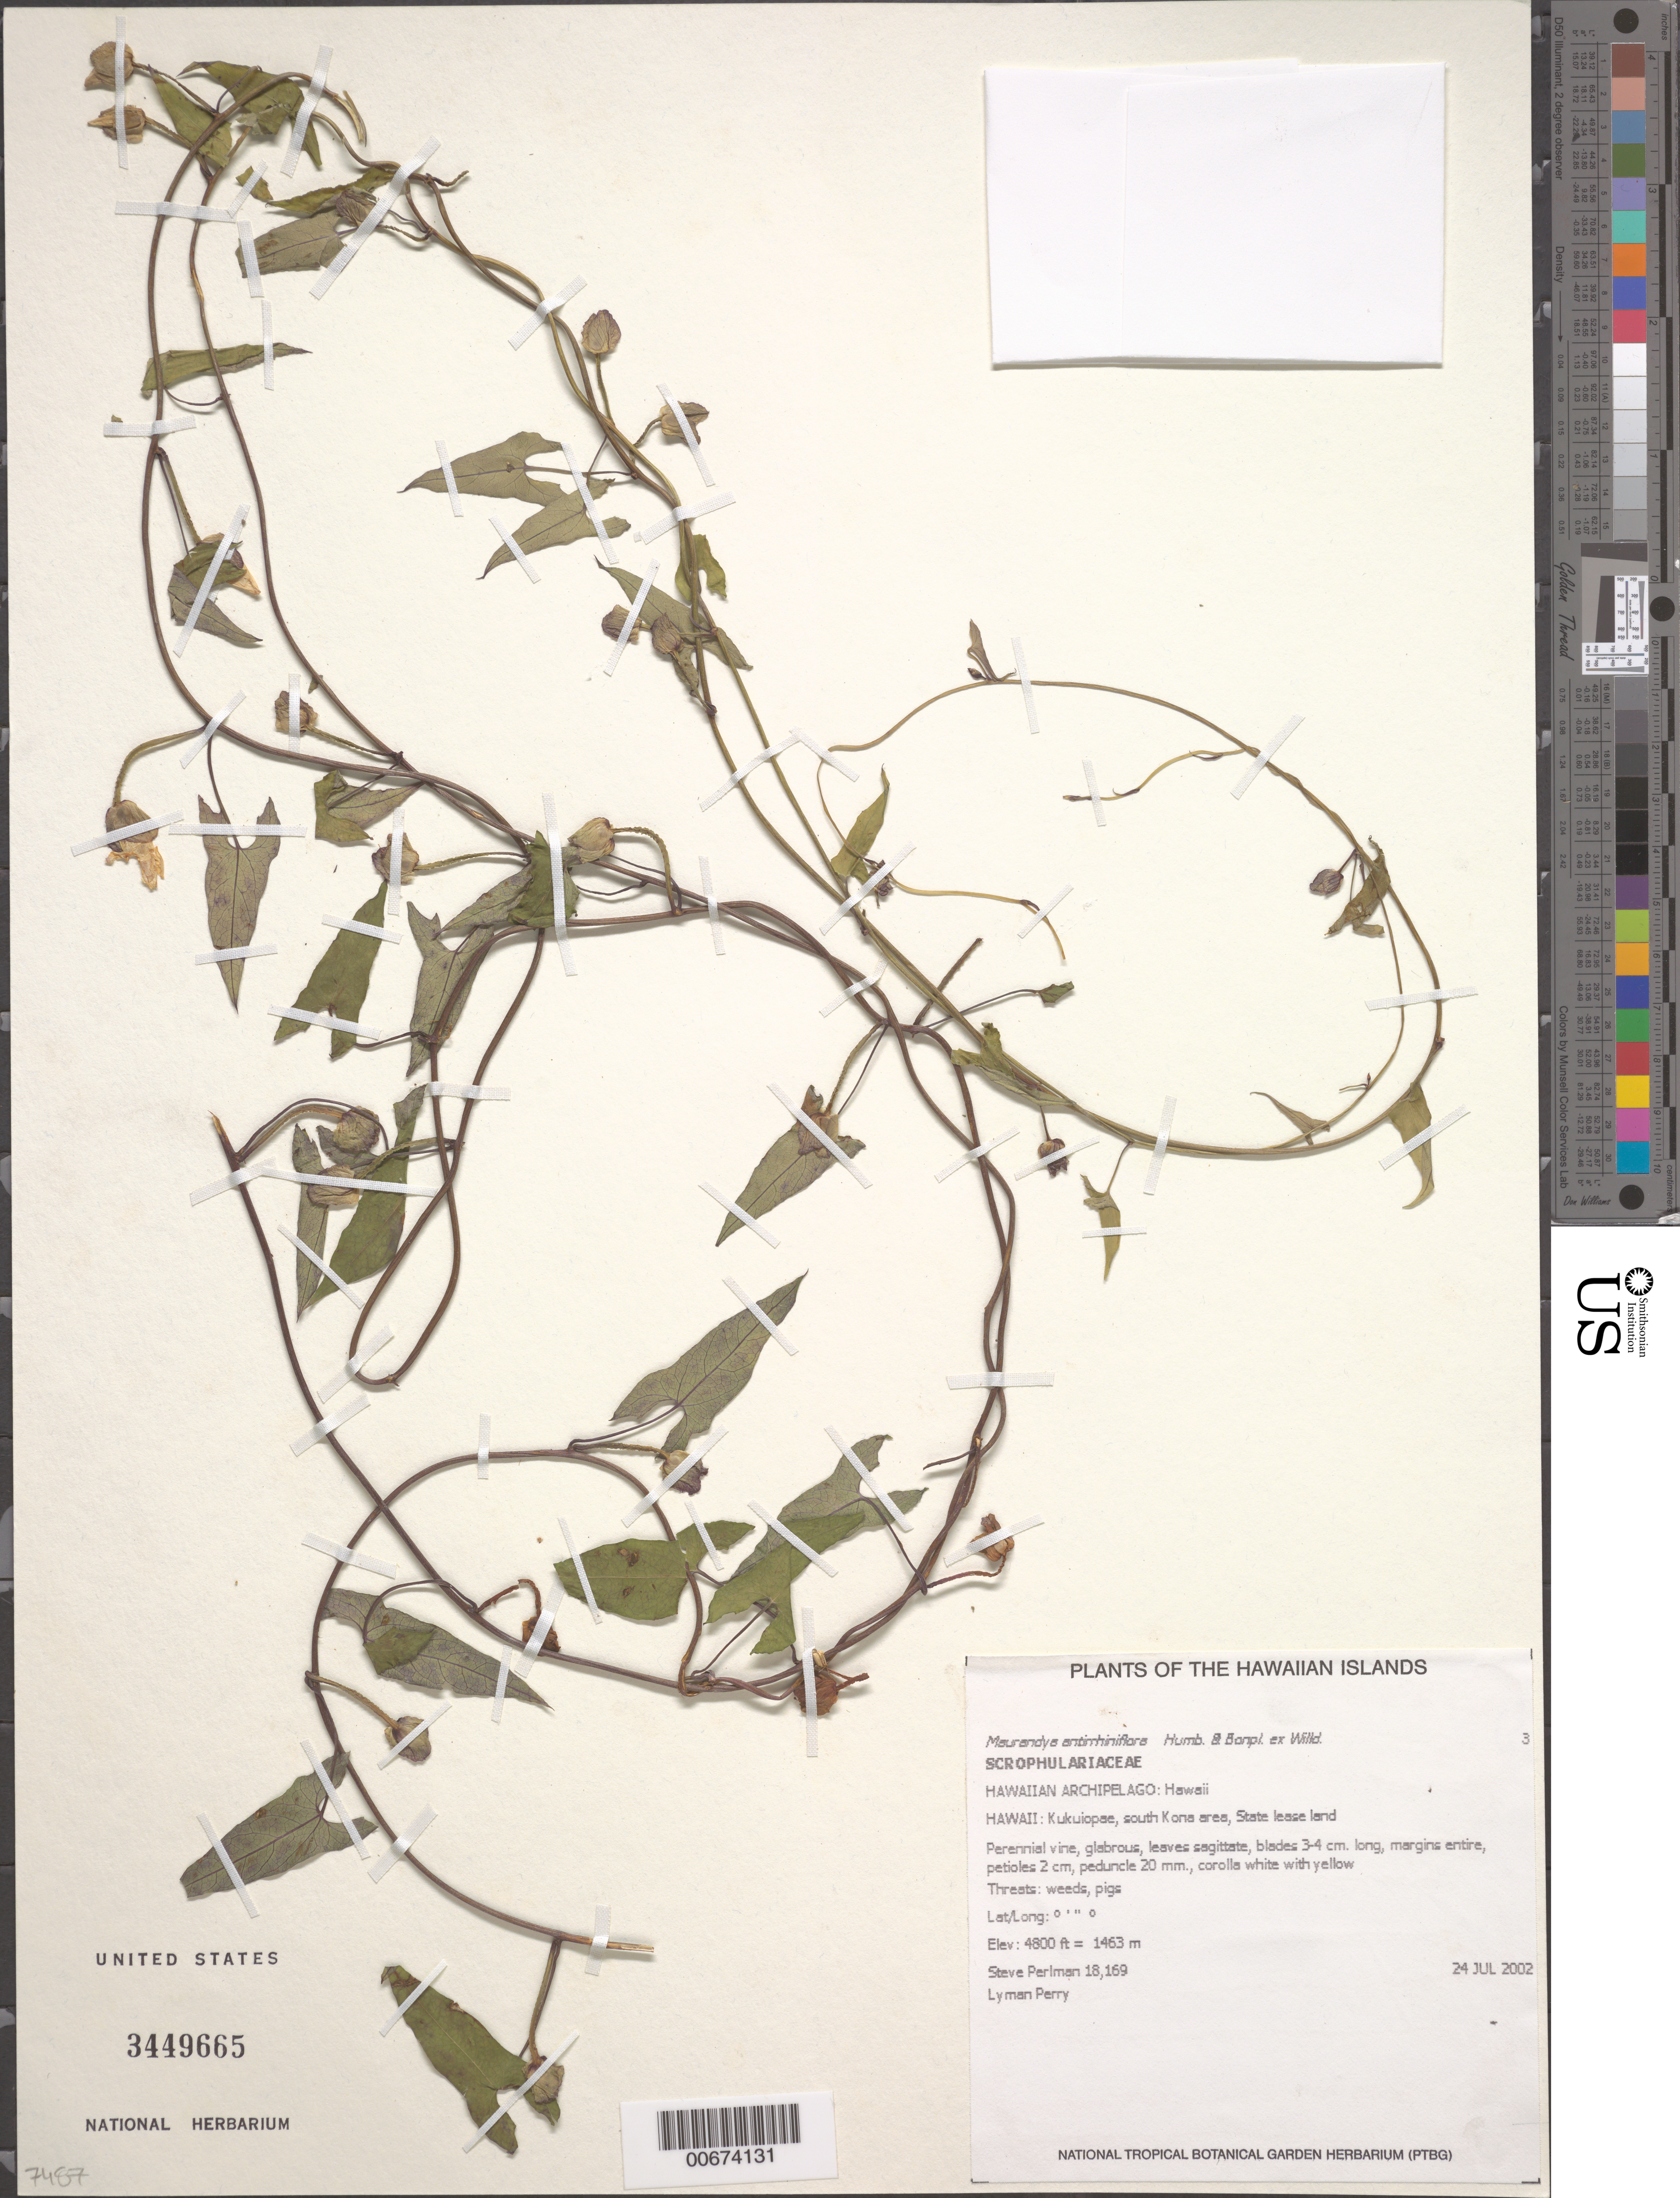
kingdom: Plantae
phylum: Tracheophyta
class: Magnoliopsida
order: Lamiales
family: Plantaginaceae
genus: Maurandya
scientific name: Maurandya antirrhiniflora subsp. antirrhiniflora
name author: Humb. & Bonpl. ex Willd.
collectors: S. P. Perlman & L. Perry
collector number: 18169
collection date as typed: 24 Jul 2002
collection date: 2002-07-24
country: United States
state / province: Hawaii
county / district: Hawaii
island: Hawaii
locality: Kukuiopae, south Kona area, State lease land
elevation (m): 1463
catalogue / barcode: US 3449665